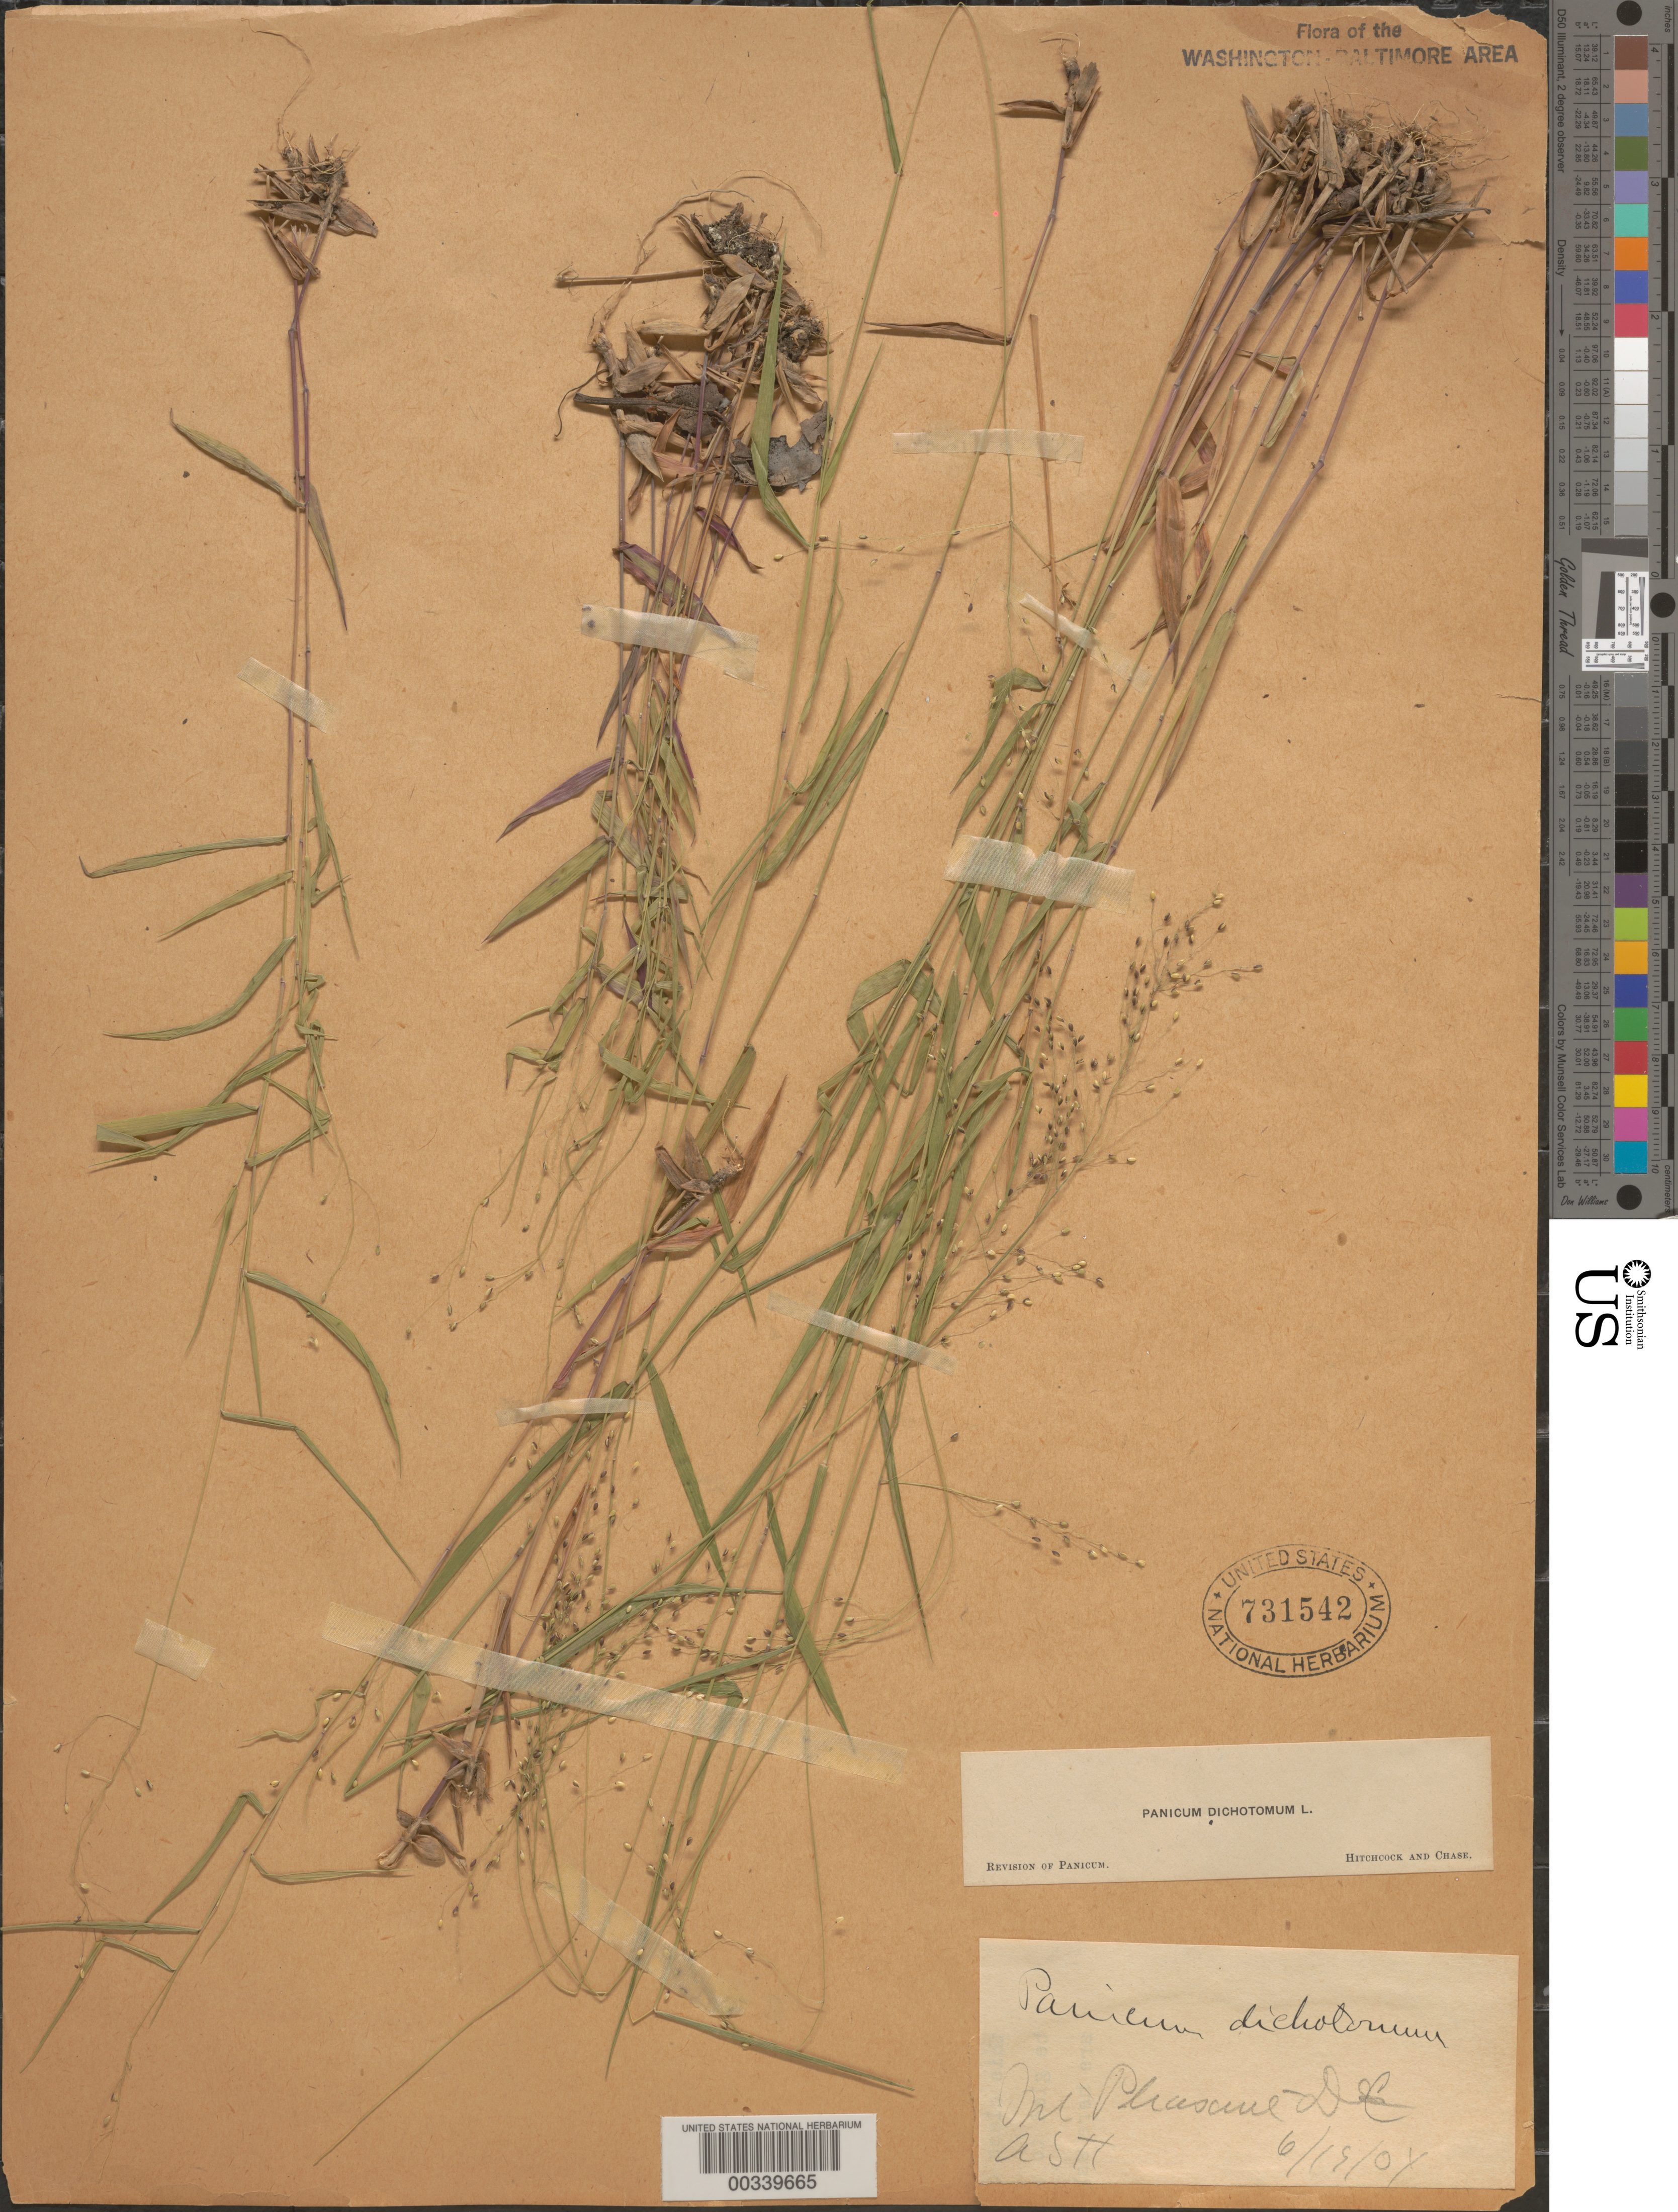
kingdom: Plantae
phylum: Tracheophyta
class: Liliopsida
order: Poales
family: Poaceae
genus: Dichanthelium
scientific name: Dichanthelium dichotomum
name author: (L.) Gould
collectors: A. S. Hitchcock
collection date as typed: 19 Jun 1904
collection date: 1904-06-19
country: United States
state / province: District of Columbia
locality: Mount Pleasant Rock Creek Park and Vicinity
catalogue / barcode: US 731542